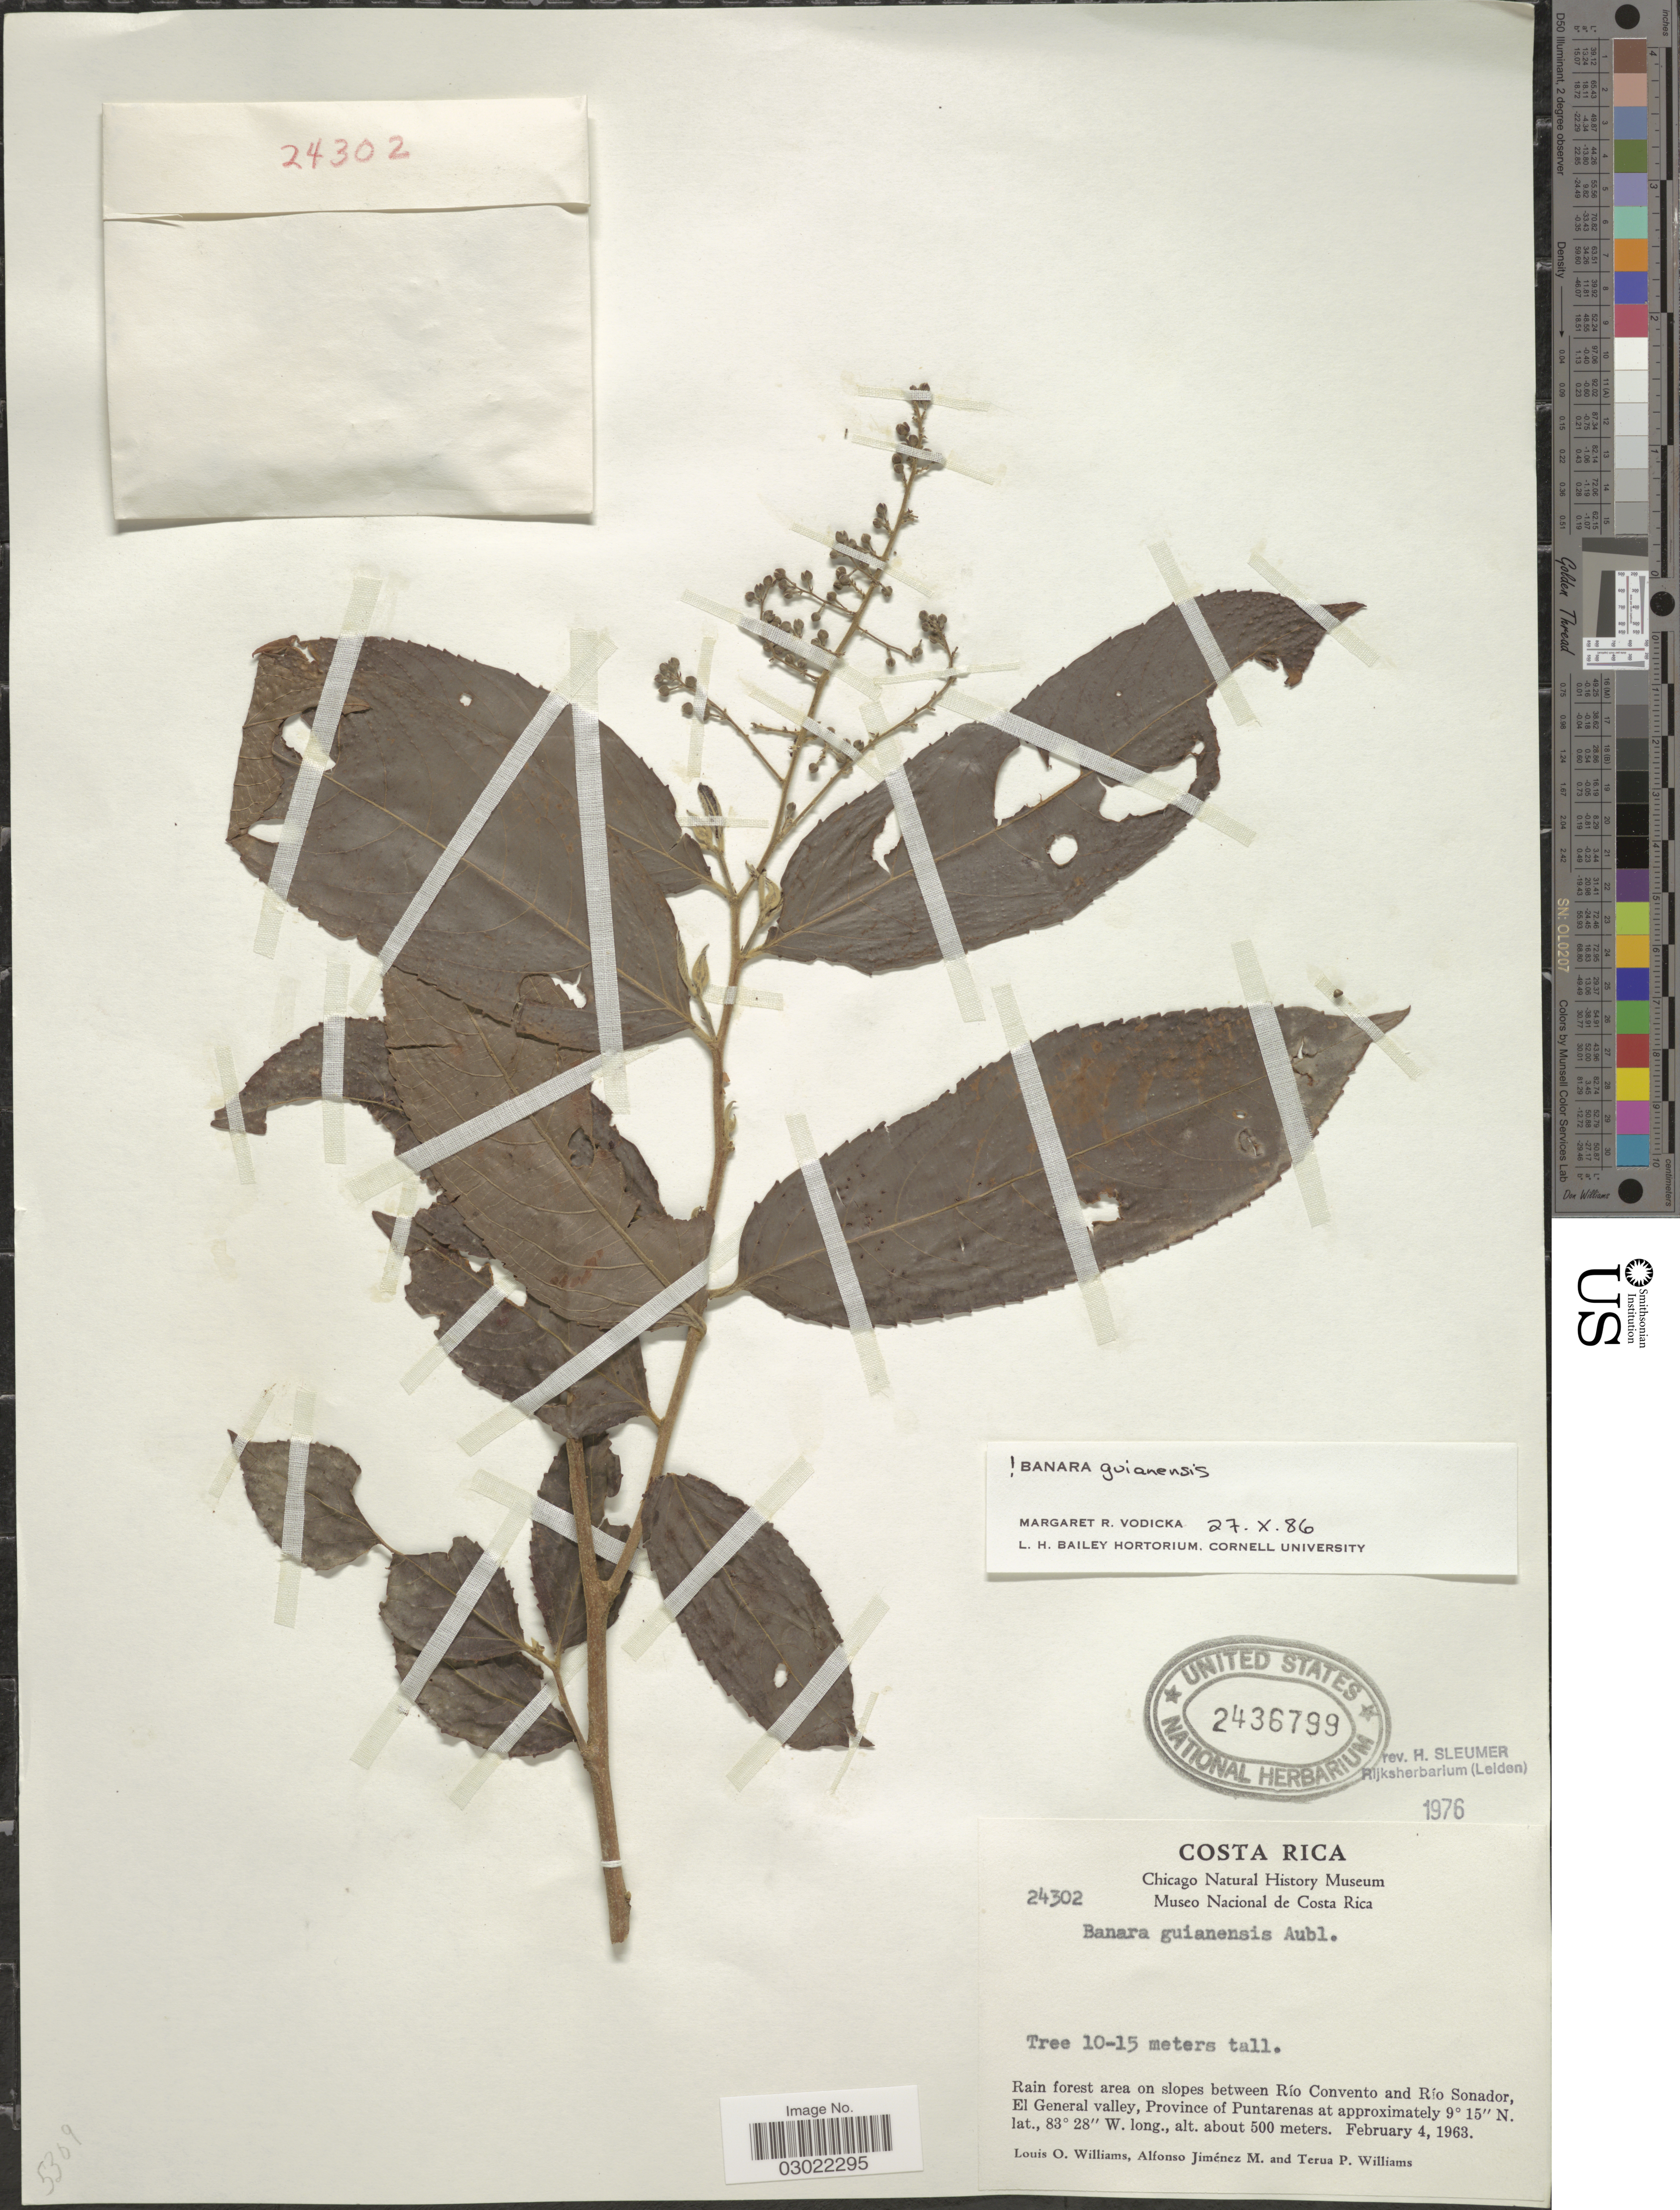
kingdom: Plantae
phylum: Tracheophyta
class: Magnoliopsida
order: Malpighiales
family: Salicaceae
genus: Banara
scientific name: Banara guianensis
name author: Aubl.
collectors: L. O. Williams, A. Jimenez M. & T. Williams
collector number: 24302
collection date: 1963-02-04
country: Costa Rica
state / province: Puntarenas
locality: Rain forest area on slopes between Río Convento and Río Sonador, El General valley, Province of Puntarenas.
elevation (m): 500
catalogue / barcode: US 2436799